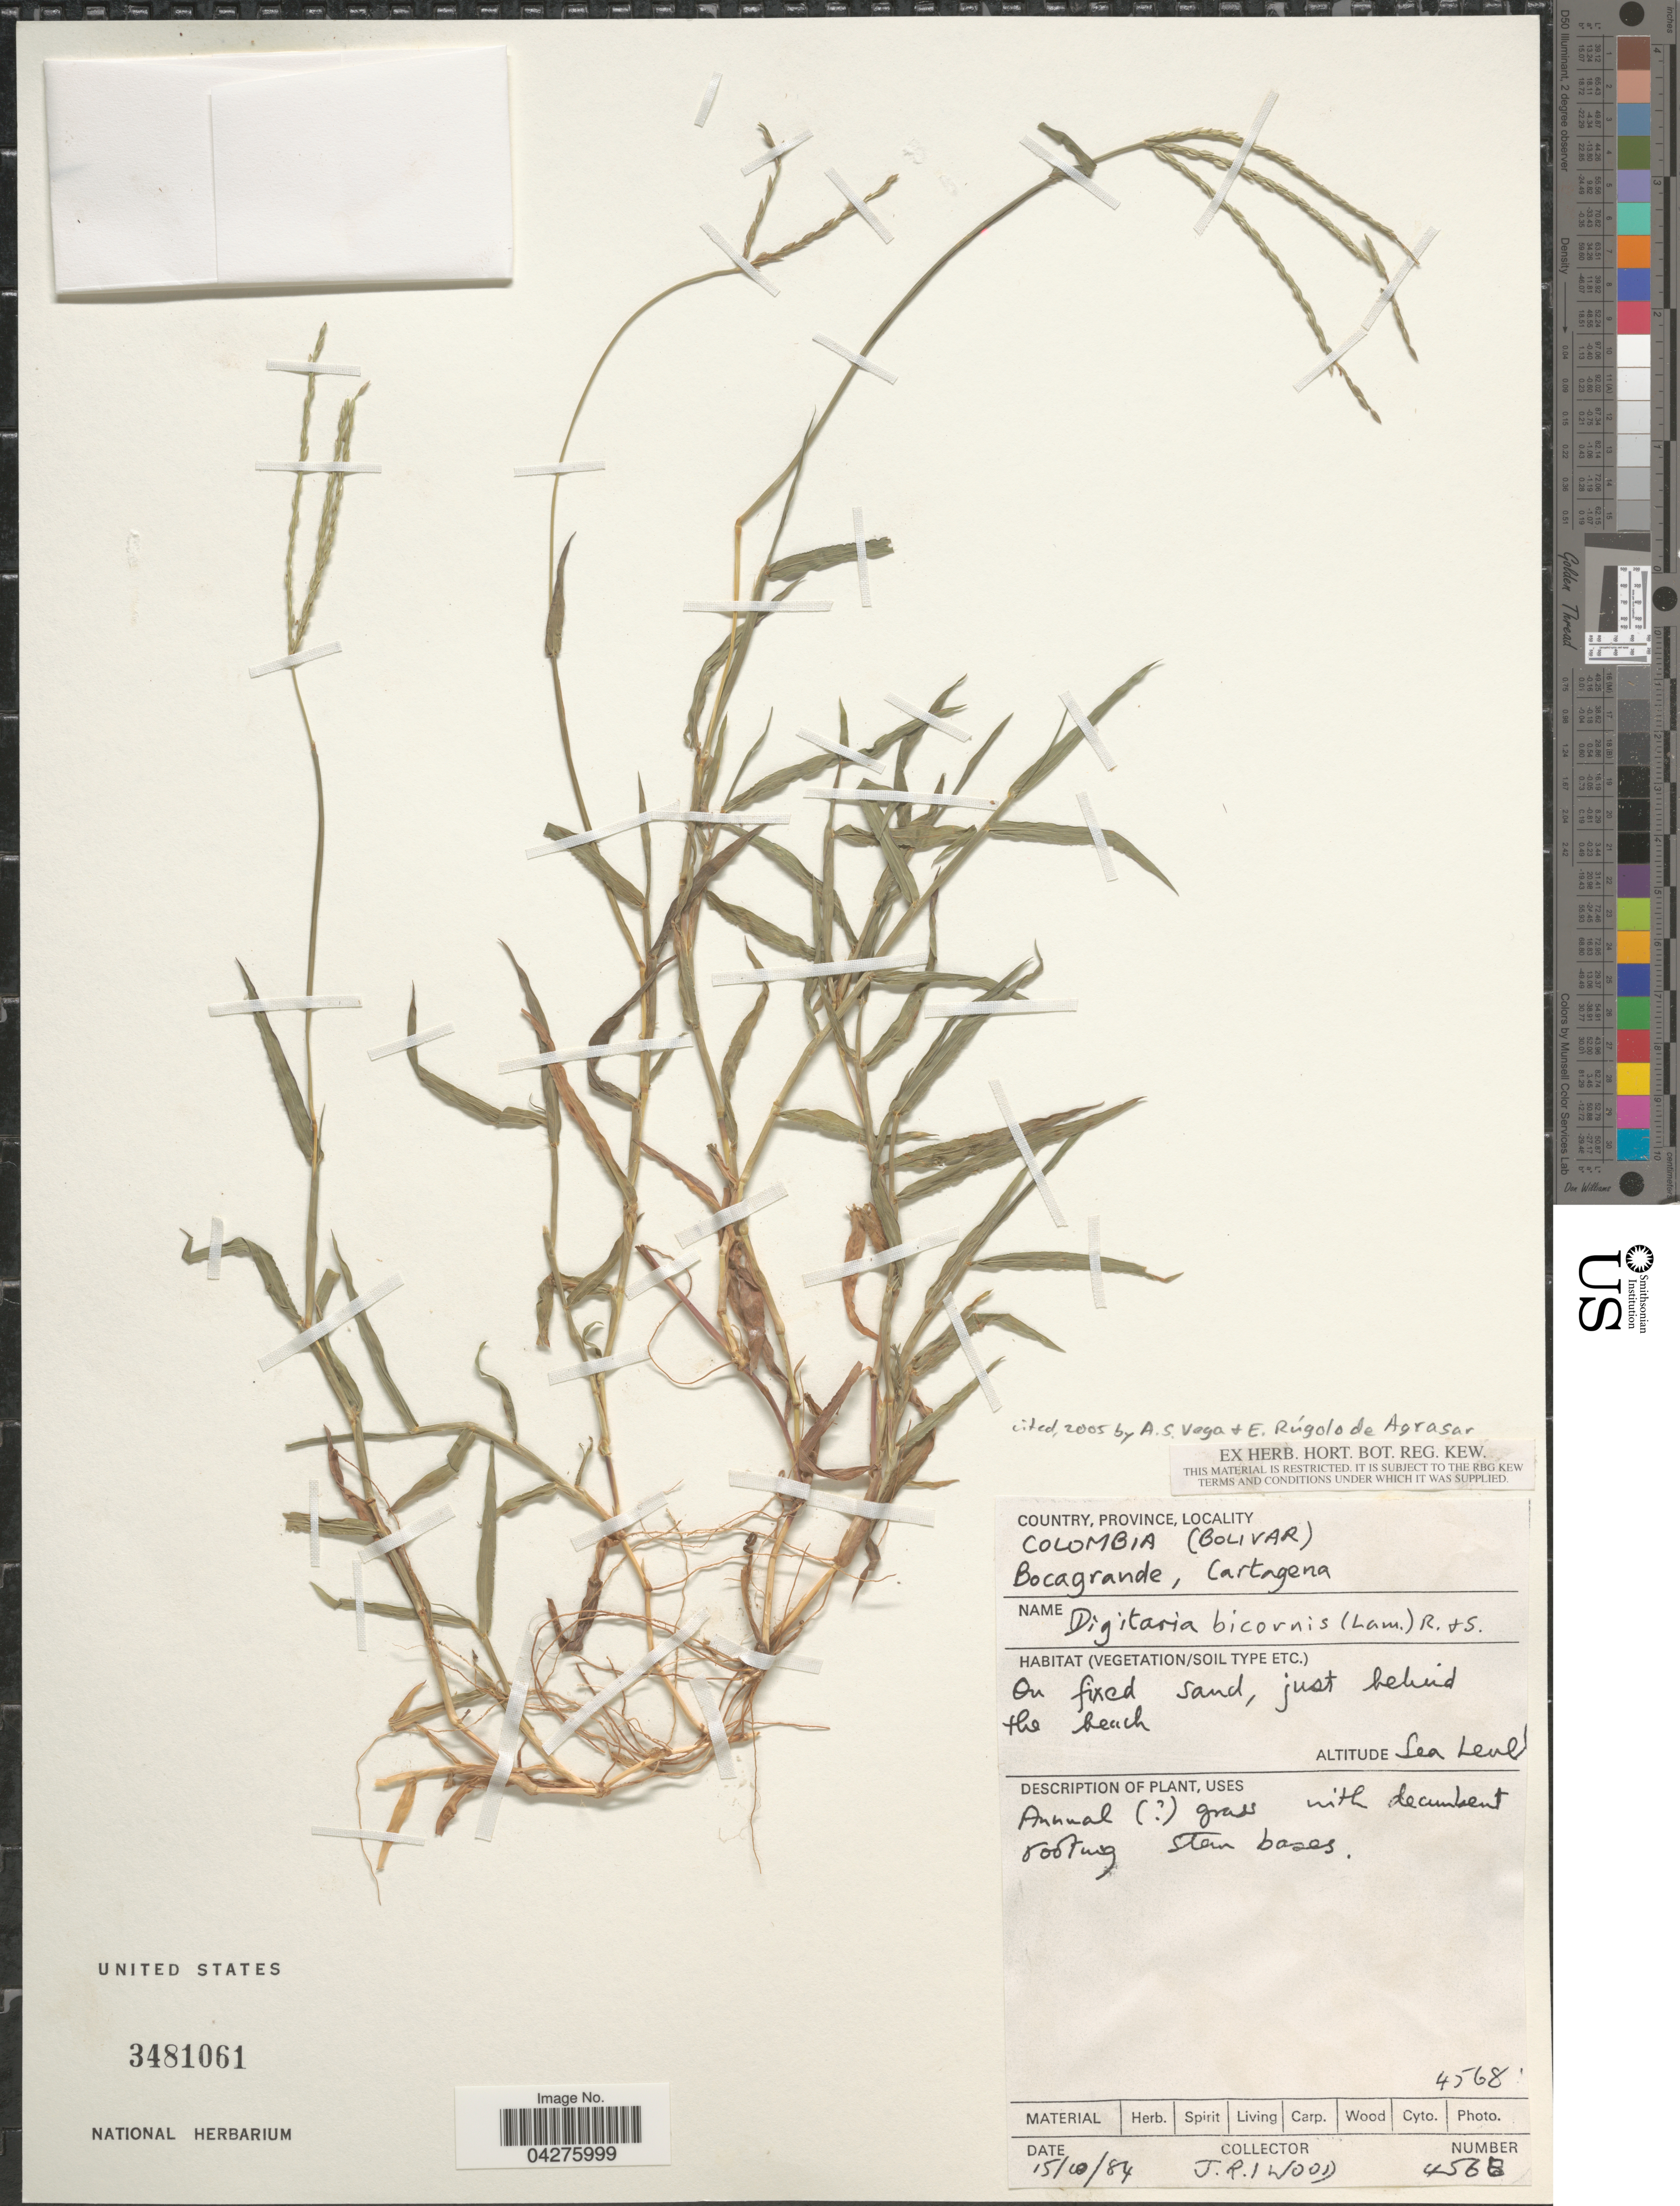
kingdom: Plantae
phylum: Tracheophyta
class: Liliopsida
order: Poales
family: Poaceae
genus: Digitaria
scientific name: Digitaria bicornis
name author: (Lam.) Roem. & Schult.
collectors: J. R. I. Wood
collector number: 4568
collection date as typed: Transcribed d/m/y: 15/10/84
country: Colombia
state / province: Bolívar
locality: Bocagrande, Cartagena. On fixed sand, just behind the beach.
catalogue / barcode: US 3481061